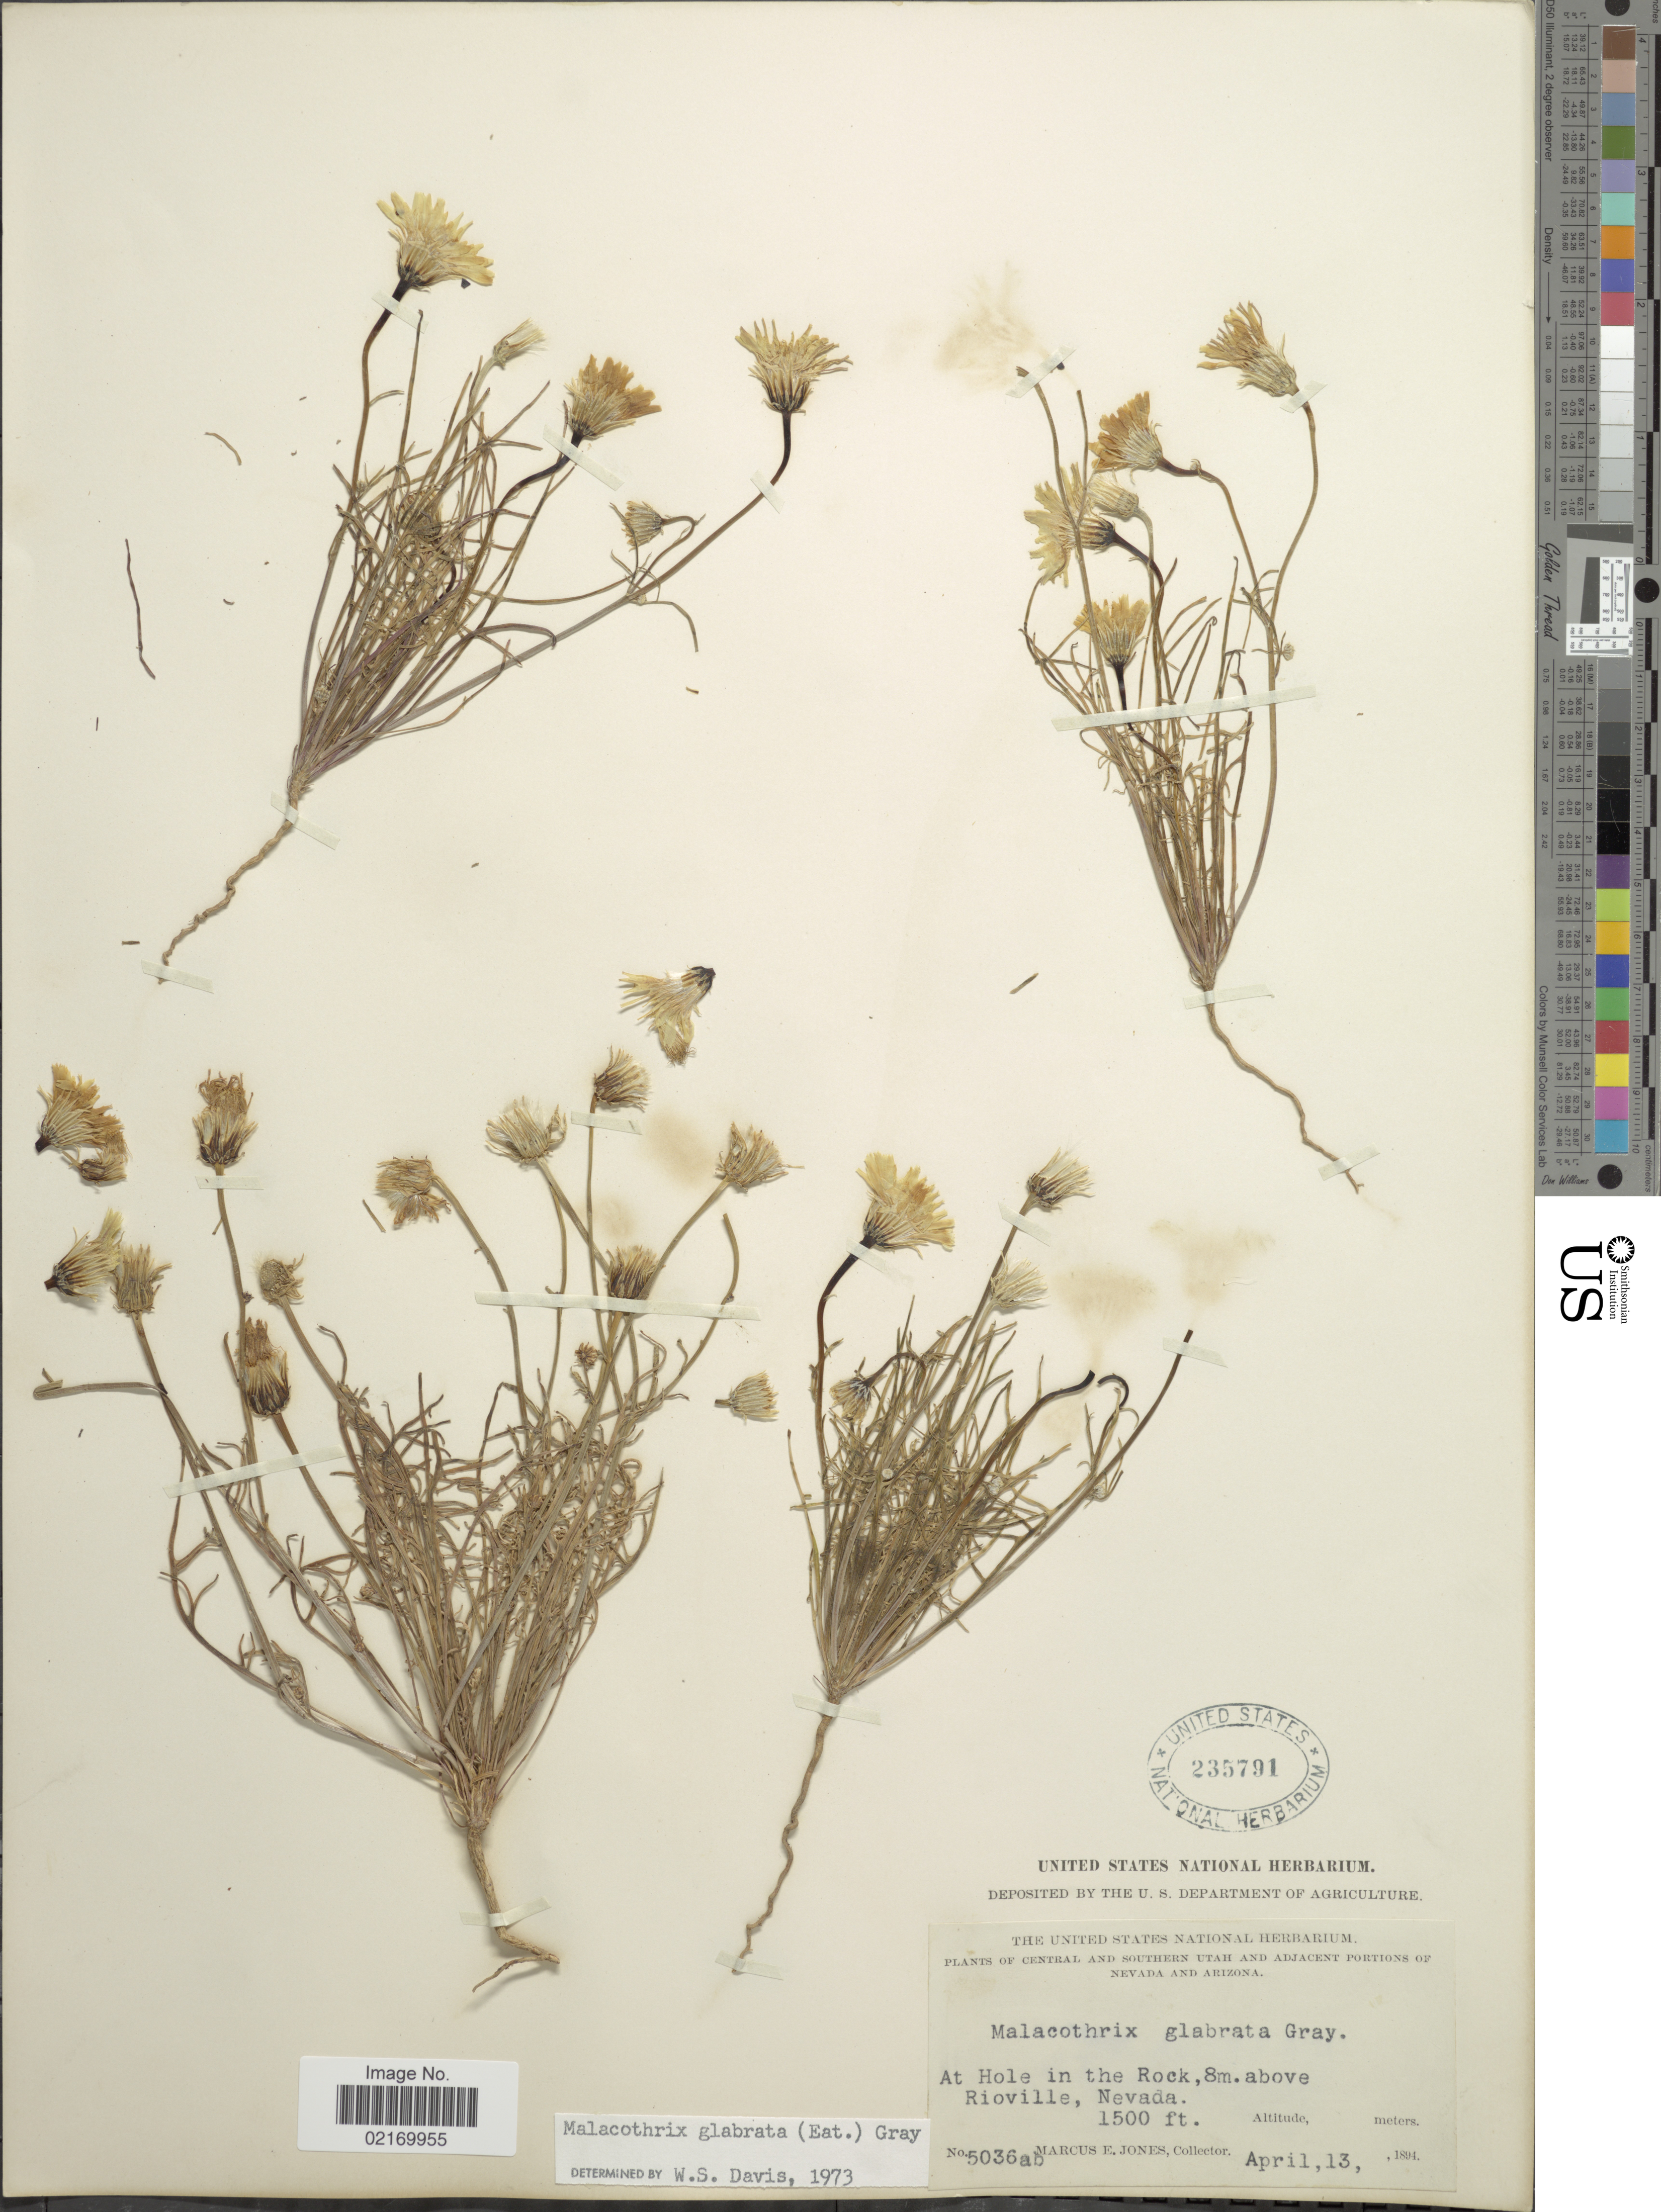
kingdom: Plantae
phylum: Tracheophyta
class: Magnoliopsida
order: Asterales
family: Asteraceae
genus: Malacothrix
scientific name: Malacothrix glabrata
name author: (A. Gray ex D.C. Eaton) A. Gray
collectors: M. E. Jones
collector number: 5036ab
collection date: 1894-04-13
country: United States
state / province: Nevada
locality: At Hole in the Rock, 8 m. above Rioville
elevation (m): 457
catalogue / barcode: US 235791